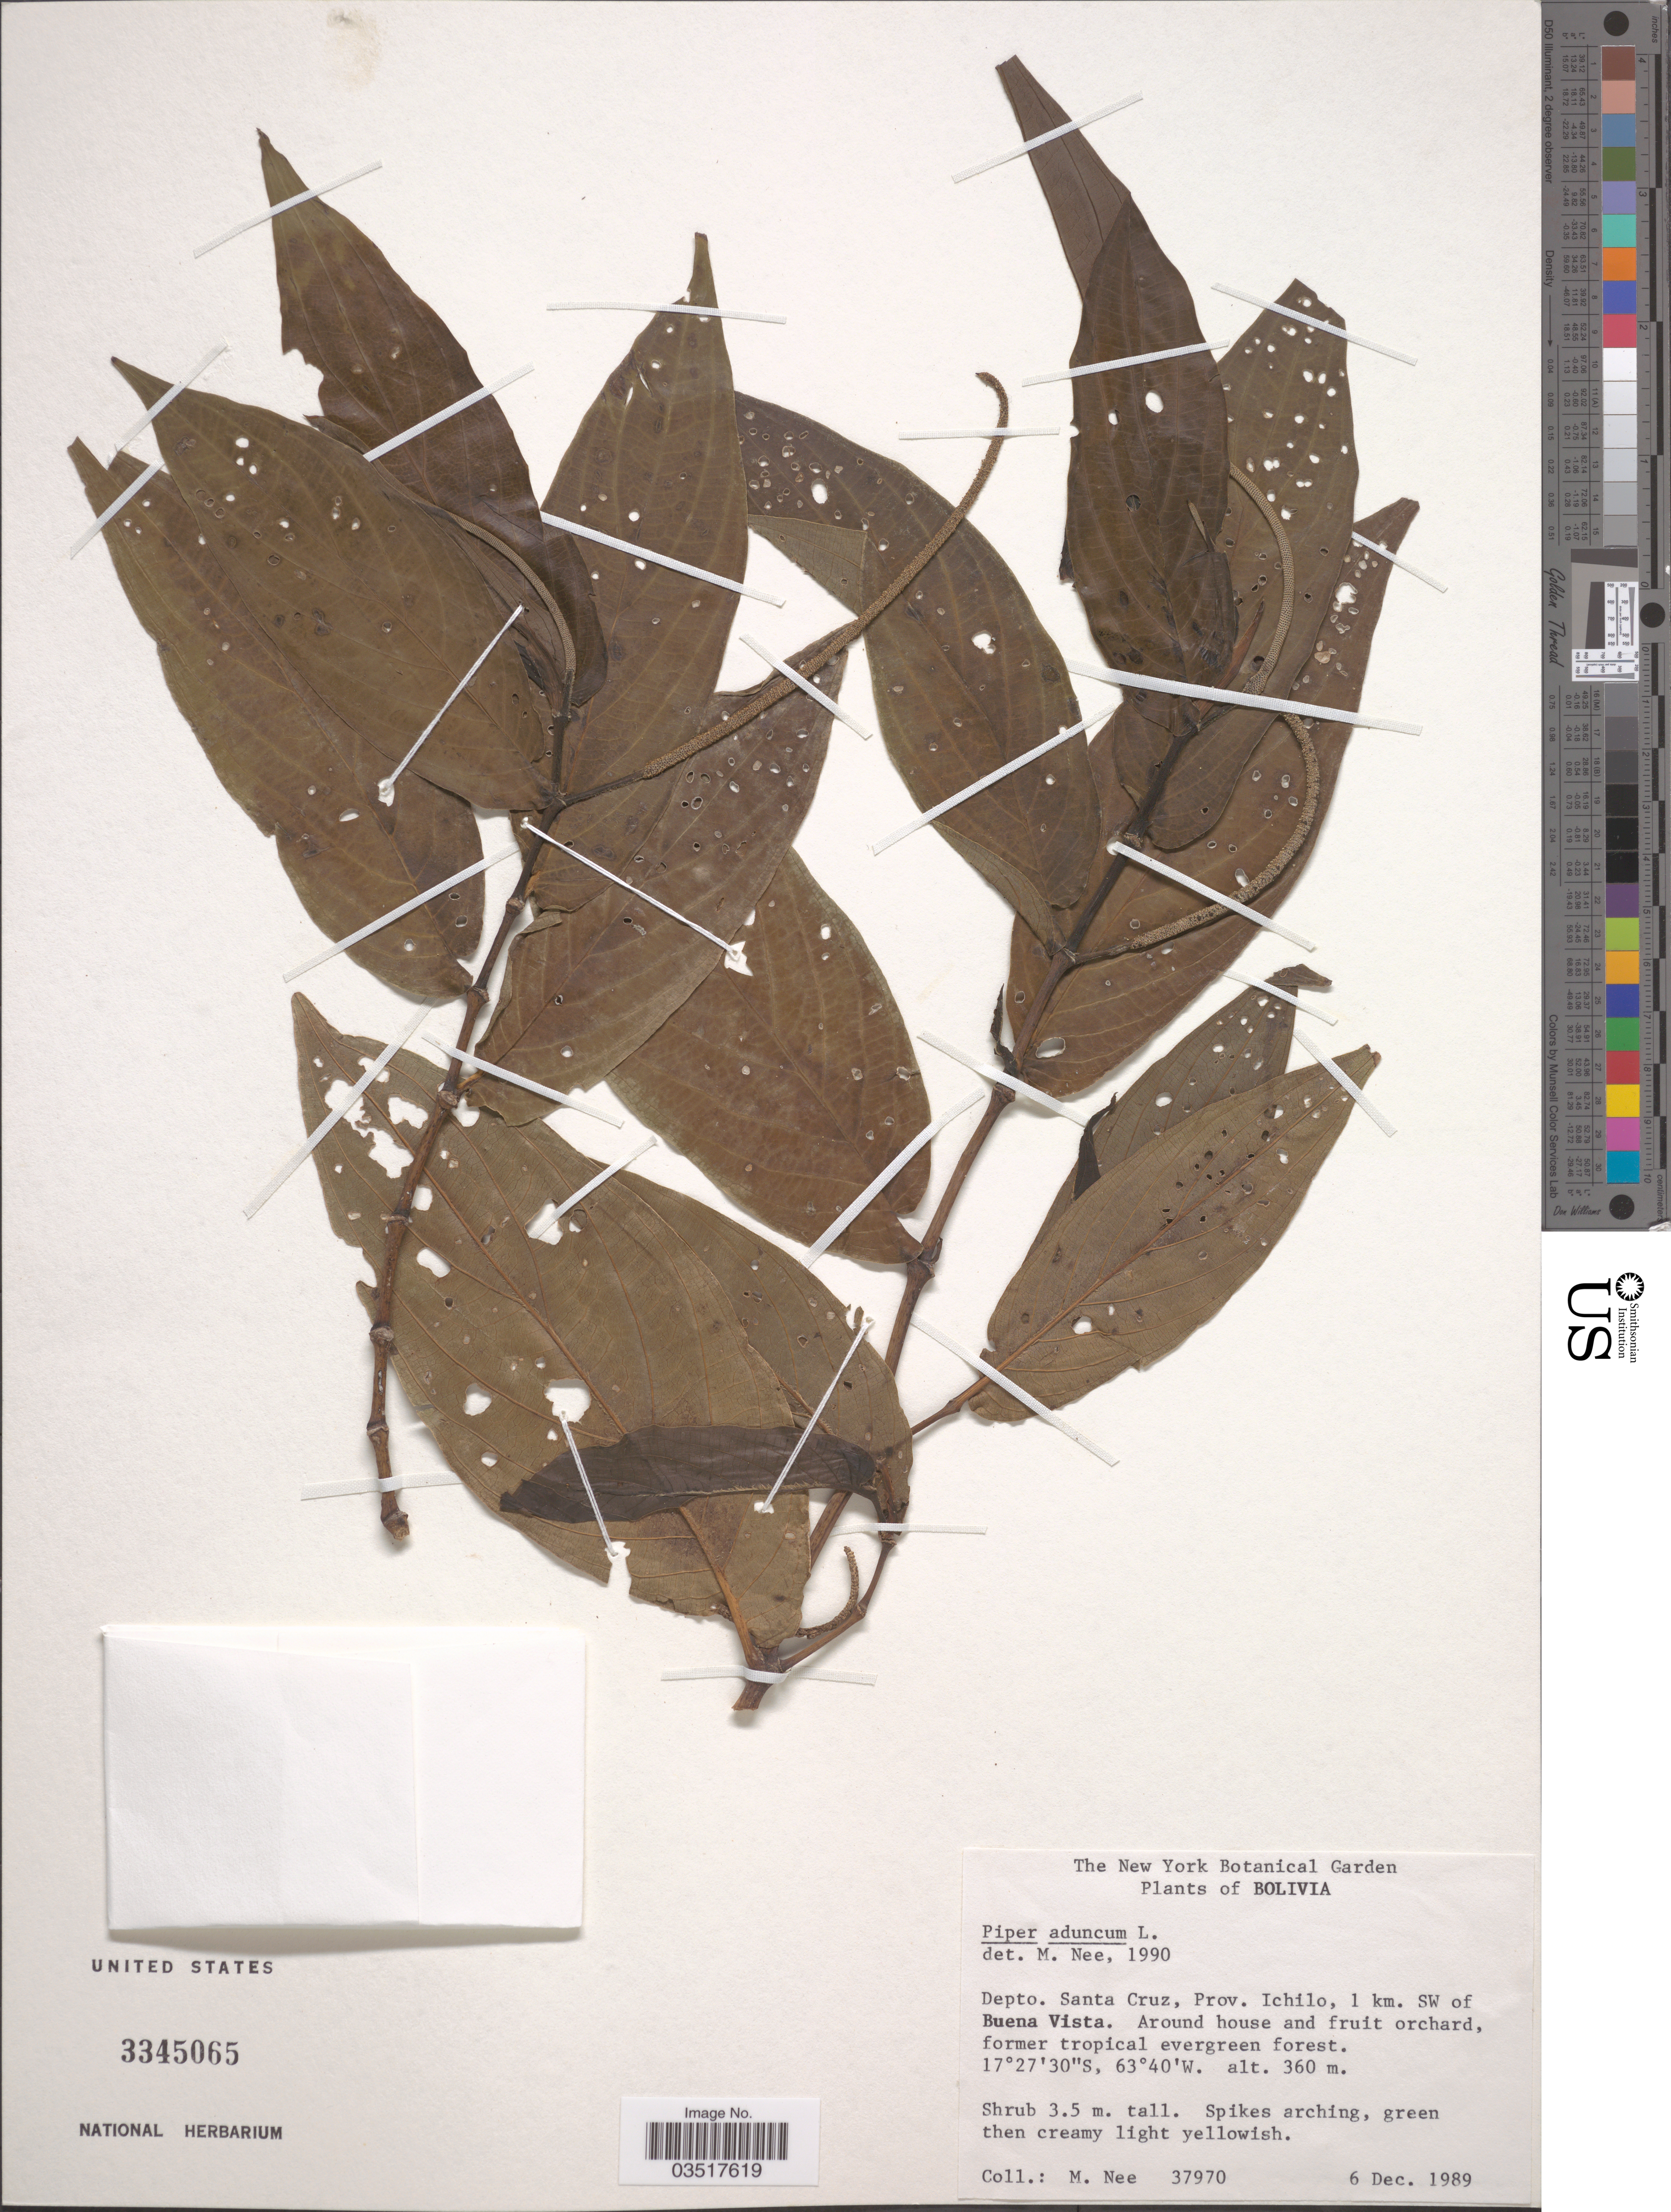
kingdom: Plantae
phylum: Tracheophyta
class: Magnoliopsida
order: Piperales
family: Piperaceae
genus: Piper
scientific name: Piper aduncum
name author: L.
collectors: M. Nee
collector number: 37970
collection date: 1989-12-06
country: Bolivia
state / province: Santa Cruz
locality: Depto. Santa Cruz, Prov. Ichilo, 1 km. SW of Buena Vista.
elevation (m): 360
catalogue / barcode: US 3345065